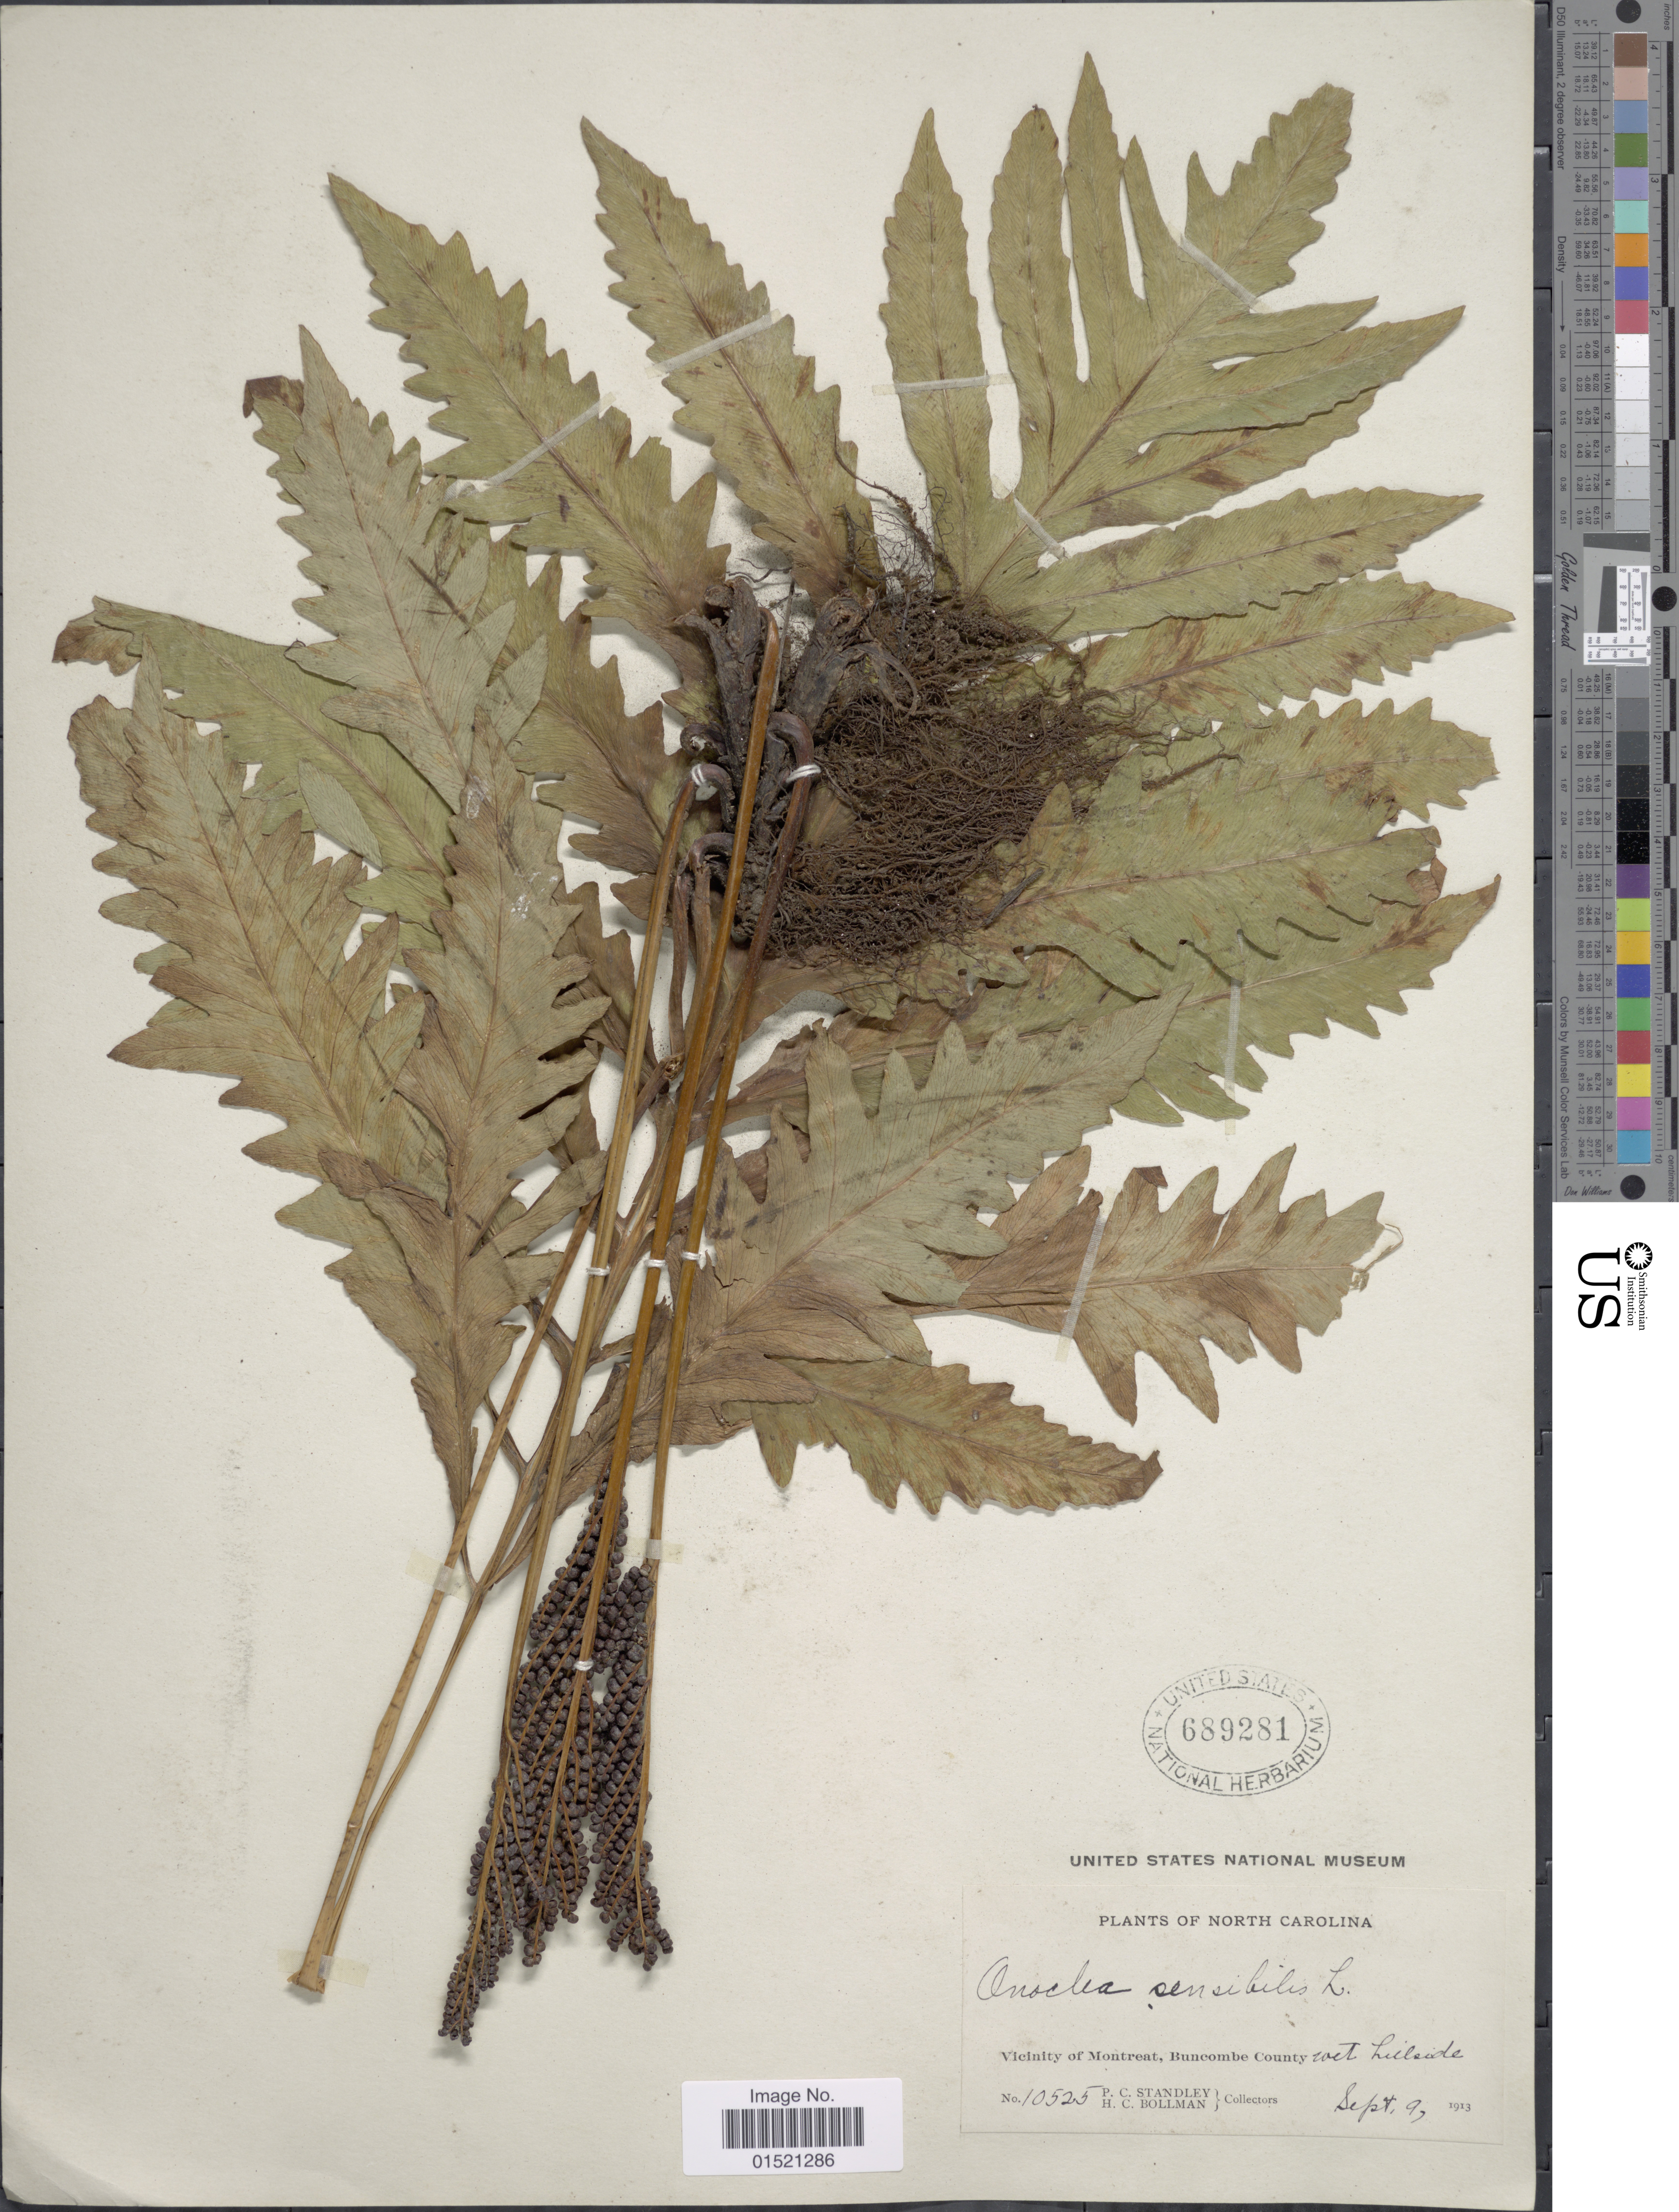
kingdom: Plantae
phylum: Tracheophyta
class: Polypodiopsida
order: Polypodiales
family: Onocleaceae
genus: Onoclea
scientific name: Onoclea sensibilis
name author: L.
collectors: P. C. Standley & H. C. Bollman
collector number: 10525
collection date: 1913-09-09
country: United States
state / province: North Carolina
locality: Vicinity of Montreat, Buncombe County wet hillside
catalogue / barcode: US 689281